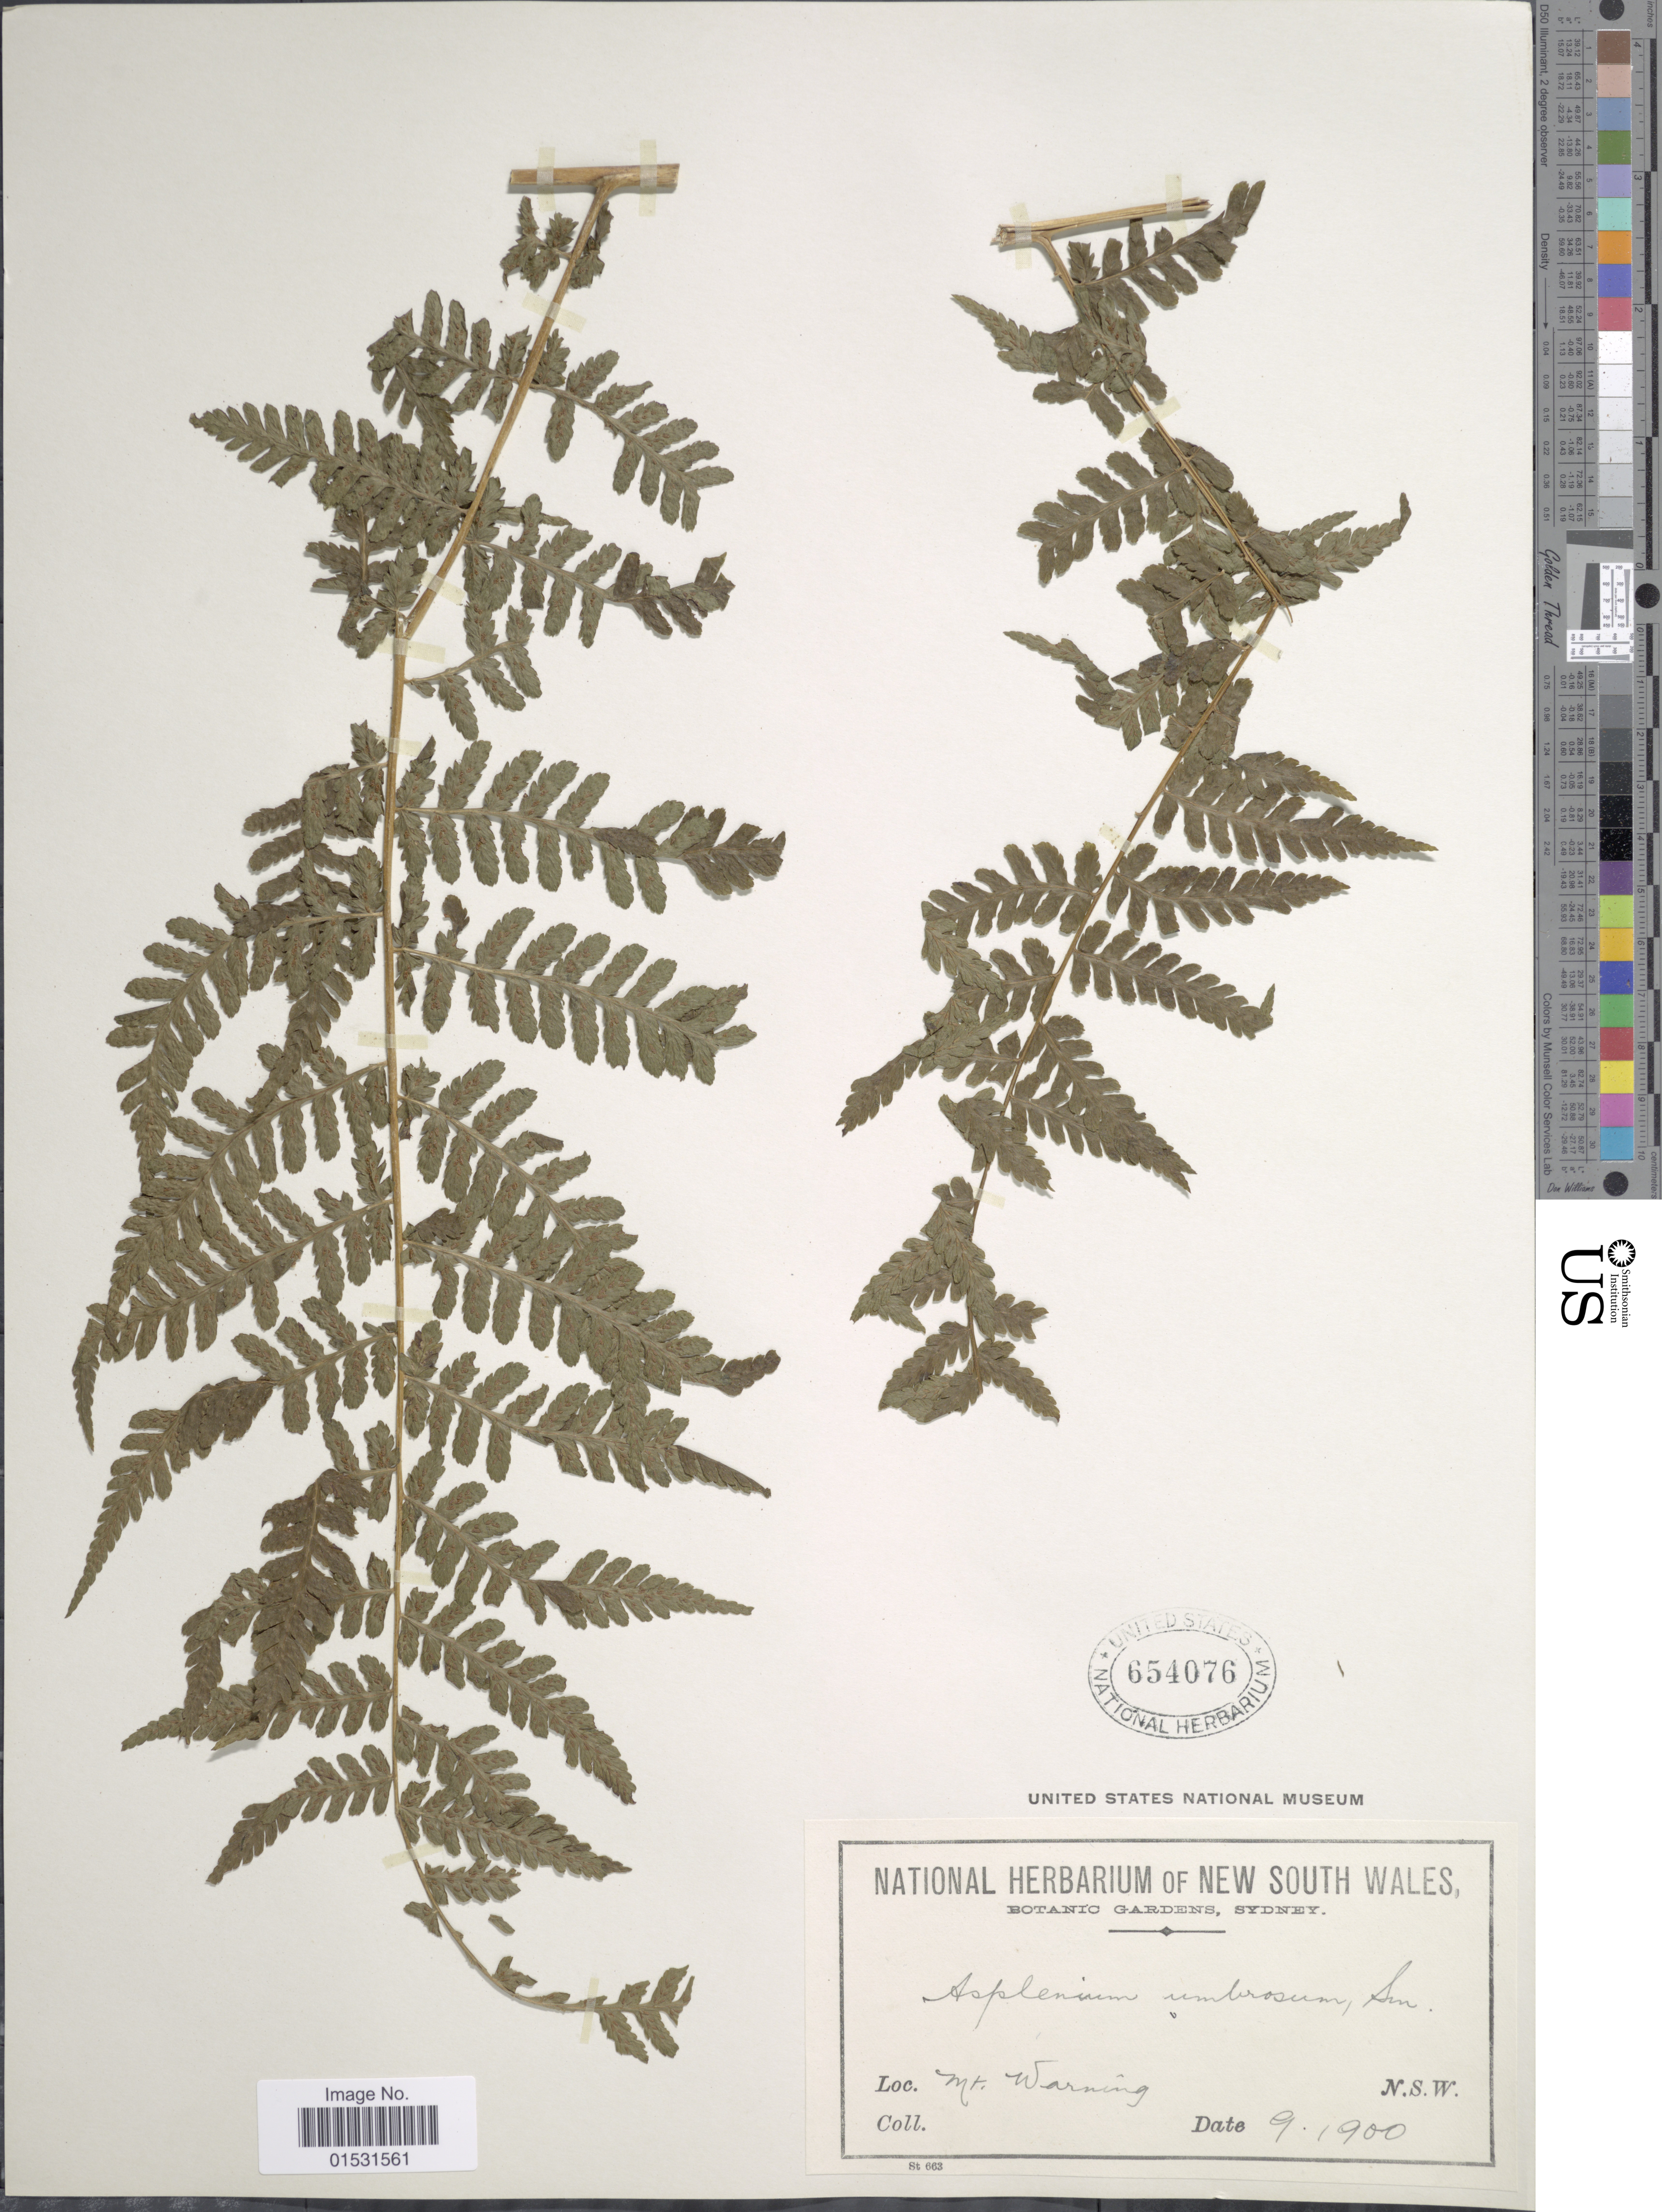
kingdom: Plantae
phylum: Tracheophyta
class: Polypodiopsida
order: Polypodiales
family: Athyriaceae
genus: Athyrium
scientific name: Athyrium australe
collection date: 1900-09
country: Australia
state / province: New South Wales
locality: Mt. Warming. N.S.W.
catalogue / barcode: US 654076